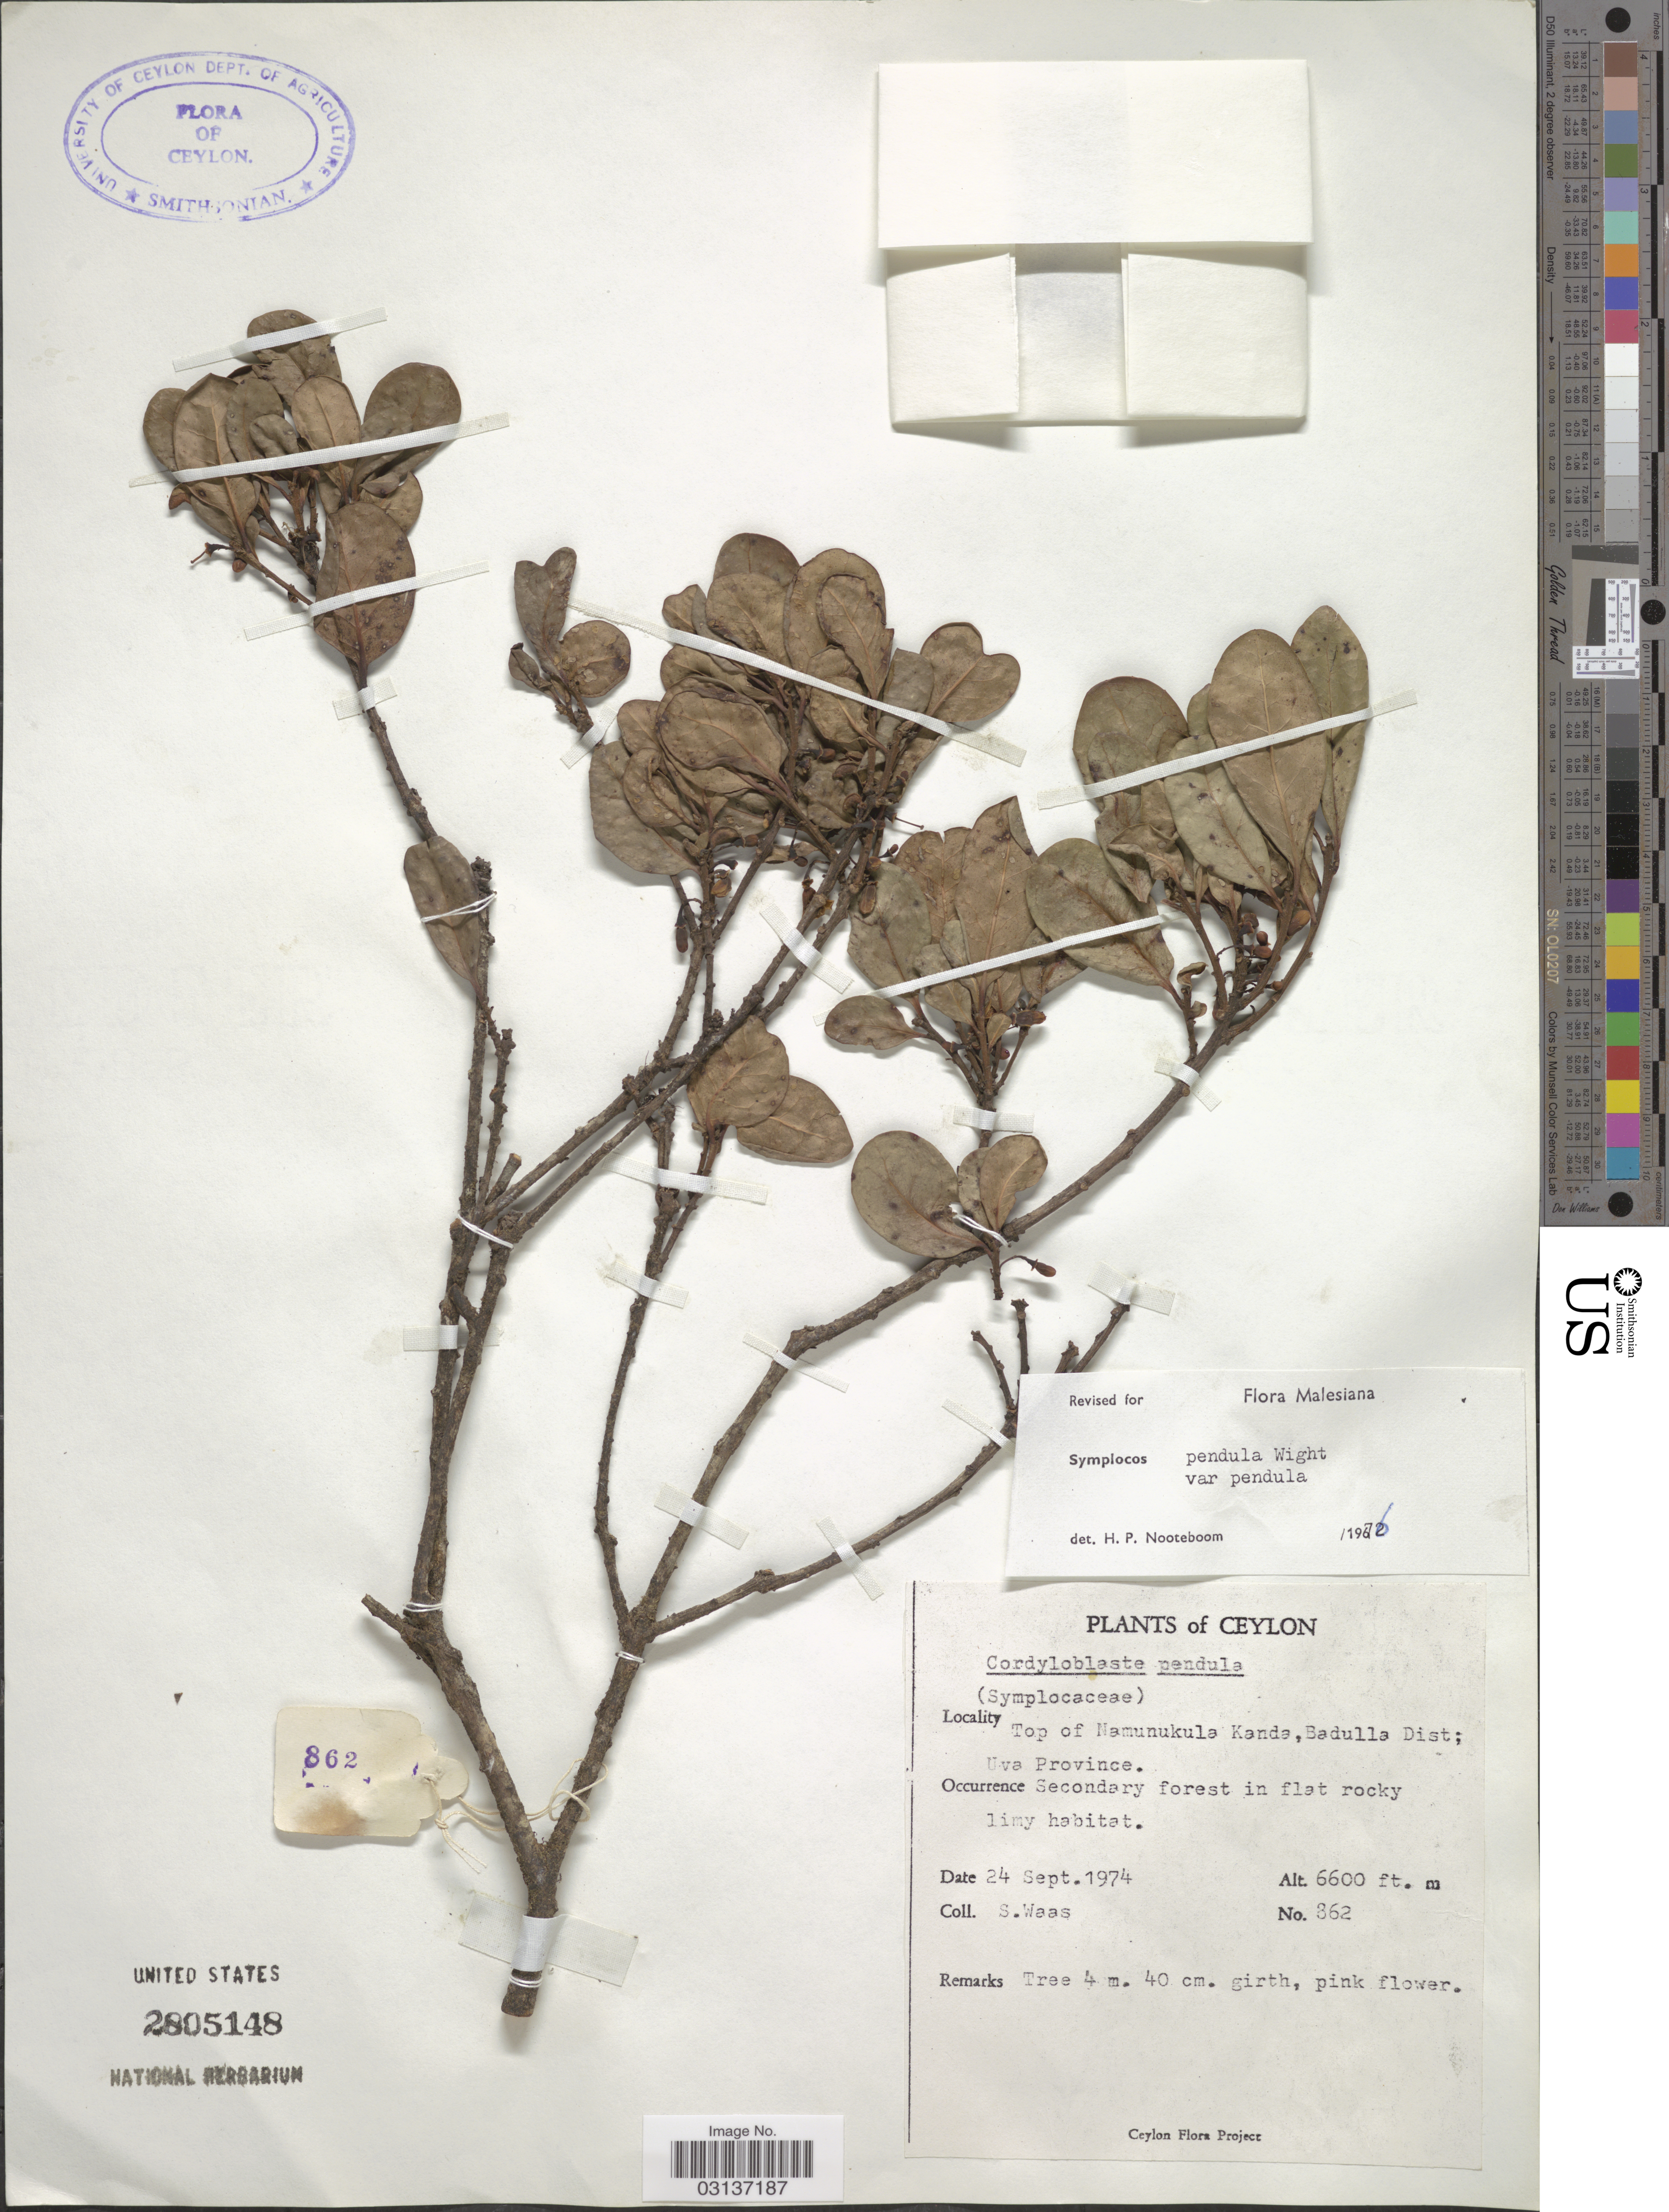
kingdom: Plantae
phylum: Tracheophyta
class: Magnoliopsida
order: Ericales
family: Symplocaceae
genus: Cordyloblaste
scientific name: Cordyloblaste pendula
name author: (Wight) Alston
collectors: S. Waas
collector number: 862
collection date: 1974-09-24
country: Sri Lanka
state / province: Uva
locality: Ceylon. Top of Namunukula Kanda, Badulla Dist.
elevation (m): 2012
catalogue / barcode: US 2805148